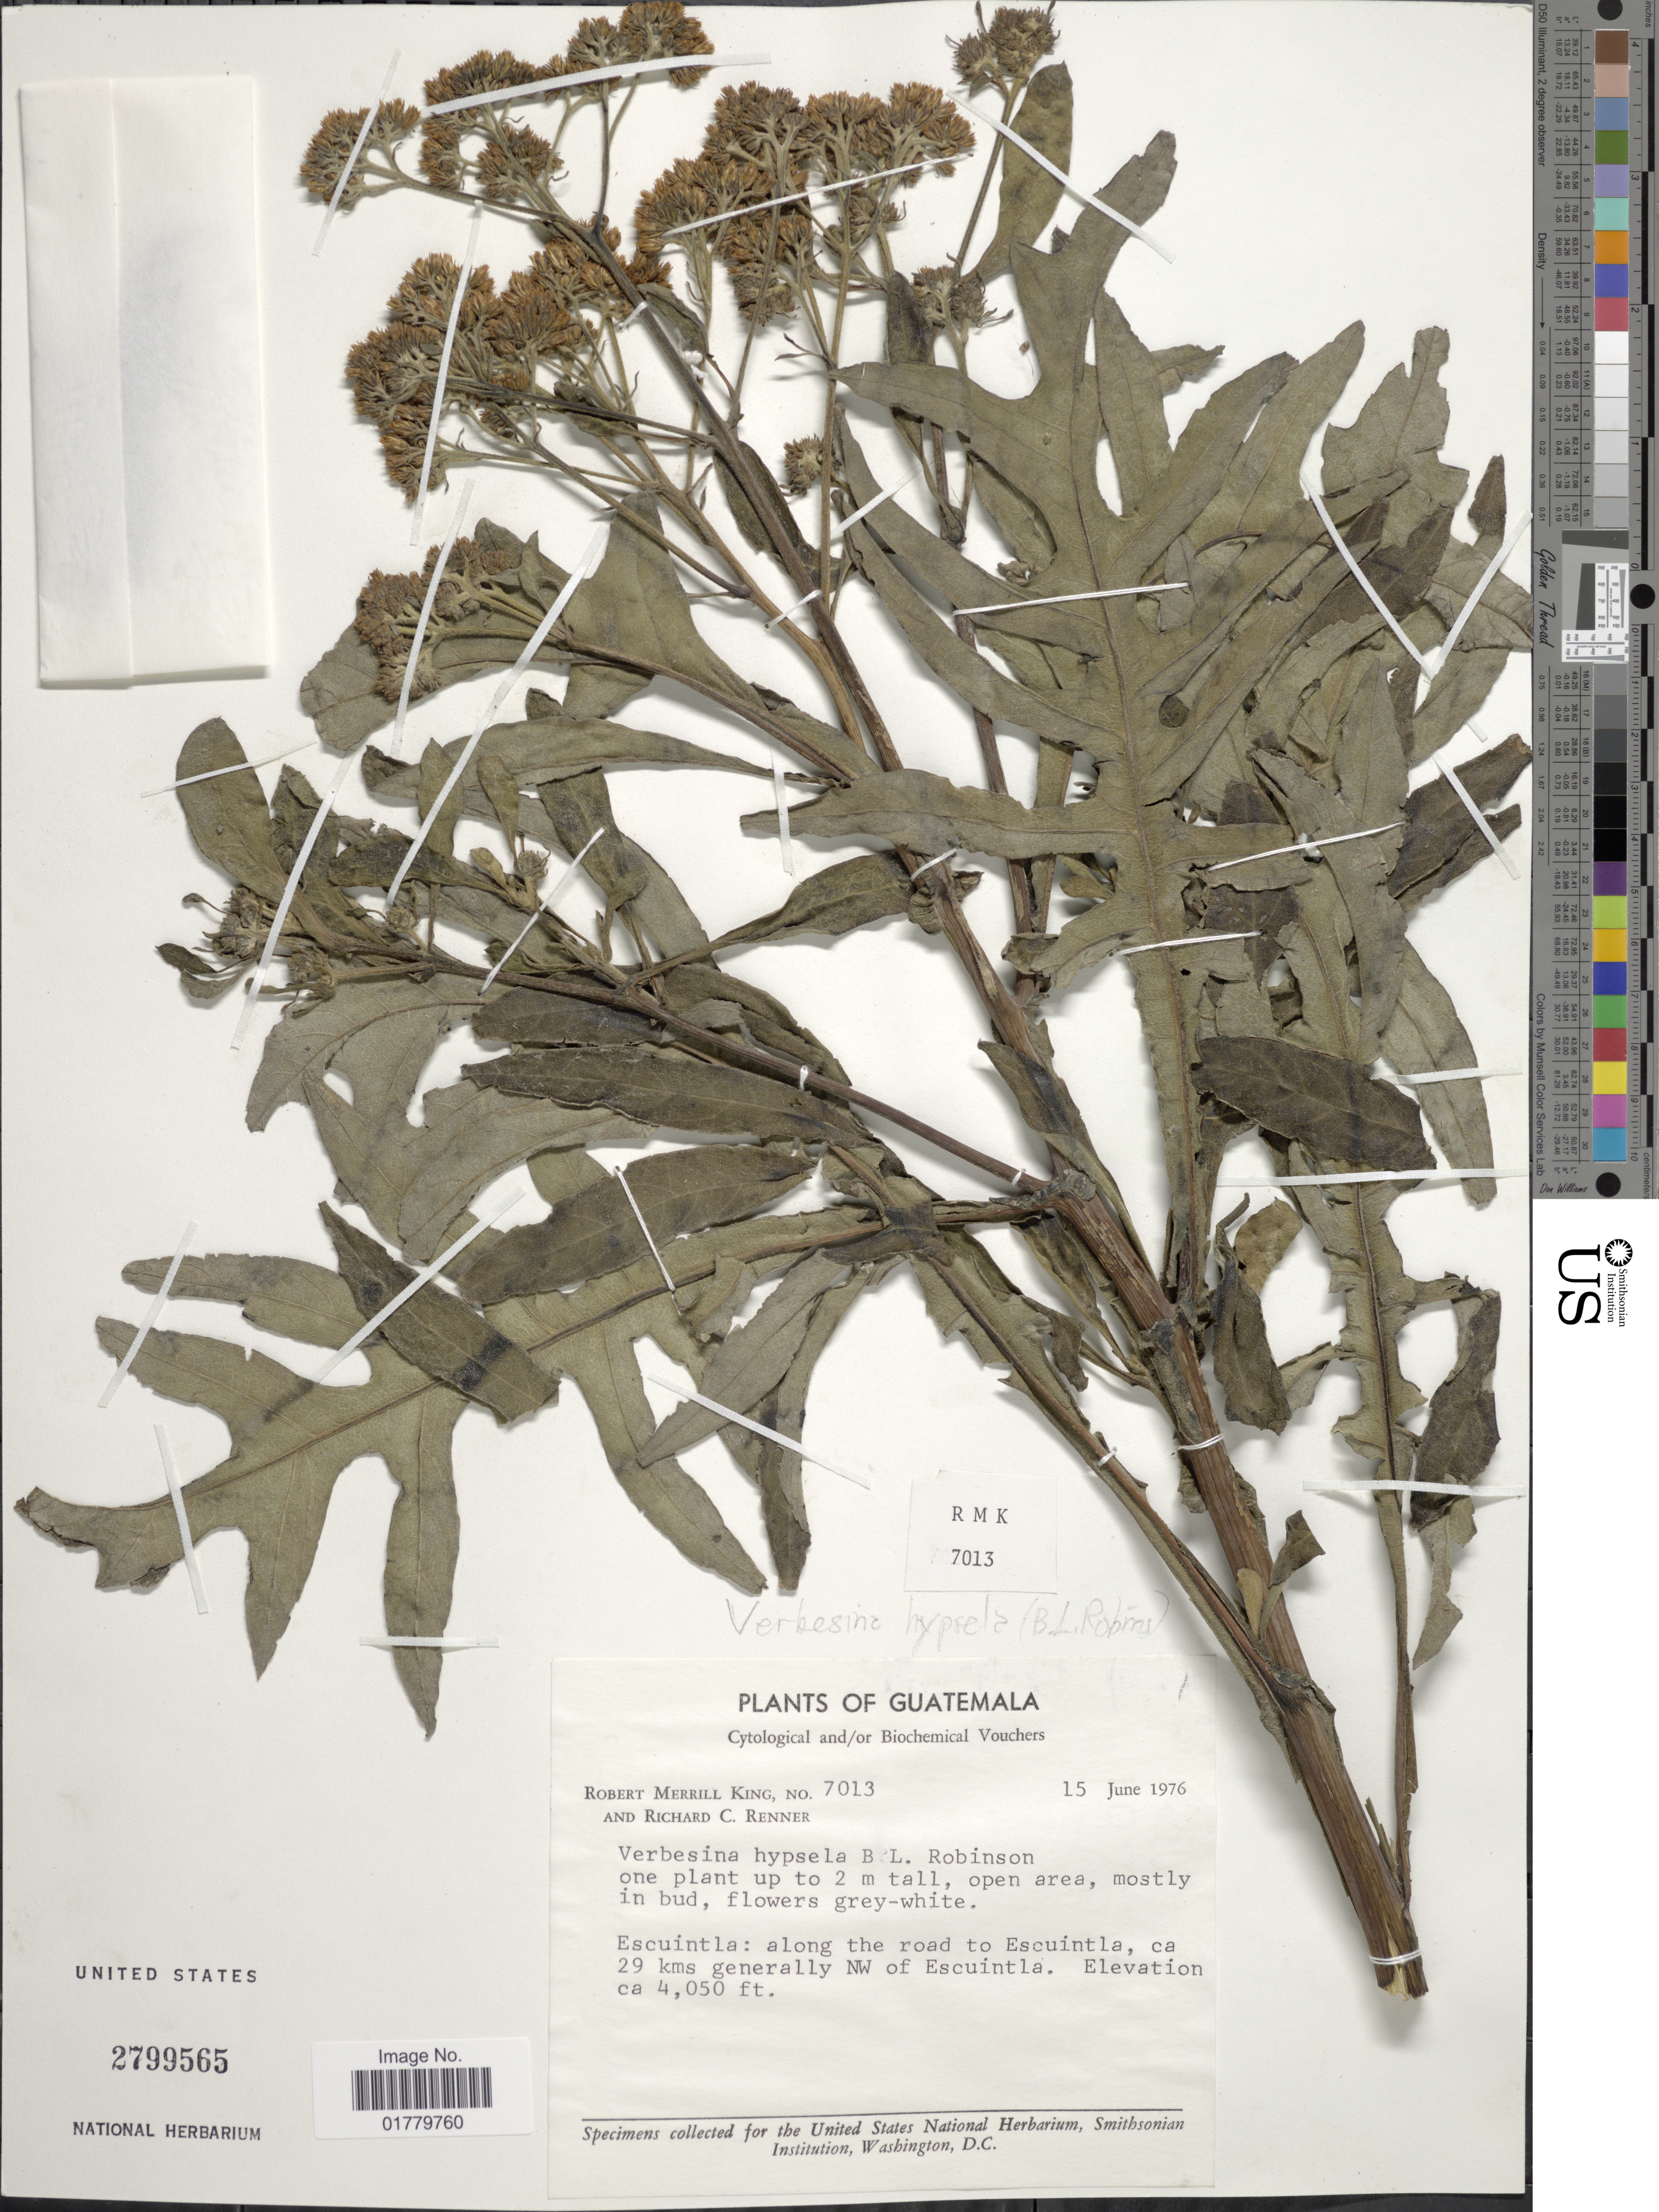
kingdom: Plantae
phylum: Tracheophyta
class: Magnoliopsida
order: Asterales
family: Asteraceae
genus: Verbesina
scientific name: Verbesina hypsela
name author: B.L. Rob.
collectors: R. M. King & R. C. Renner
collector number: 7013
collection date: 1976-06-15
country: Guatemala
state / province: Escuintla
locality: Escuintla: along the road to Escuintla, ca 29 kms generally NW of Escuintla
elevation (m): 1234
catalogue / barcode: US 2799565